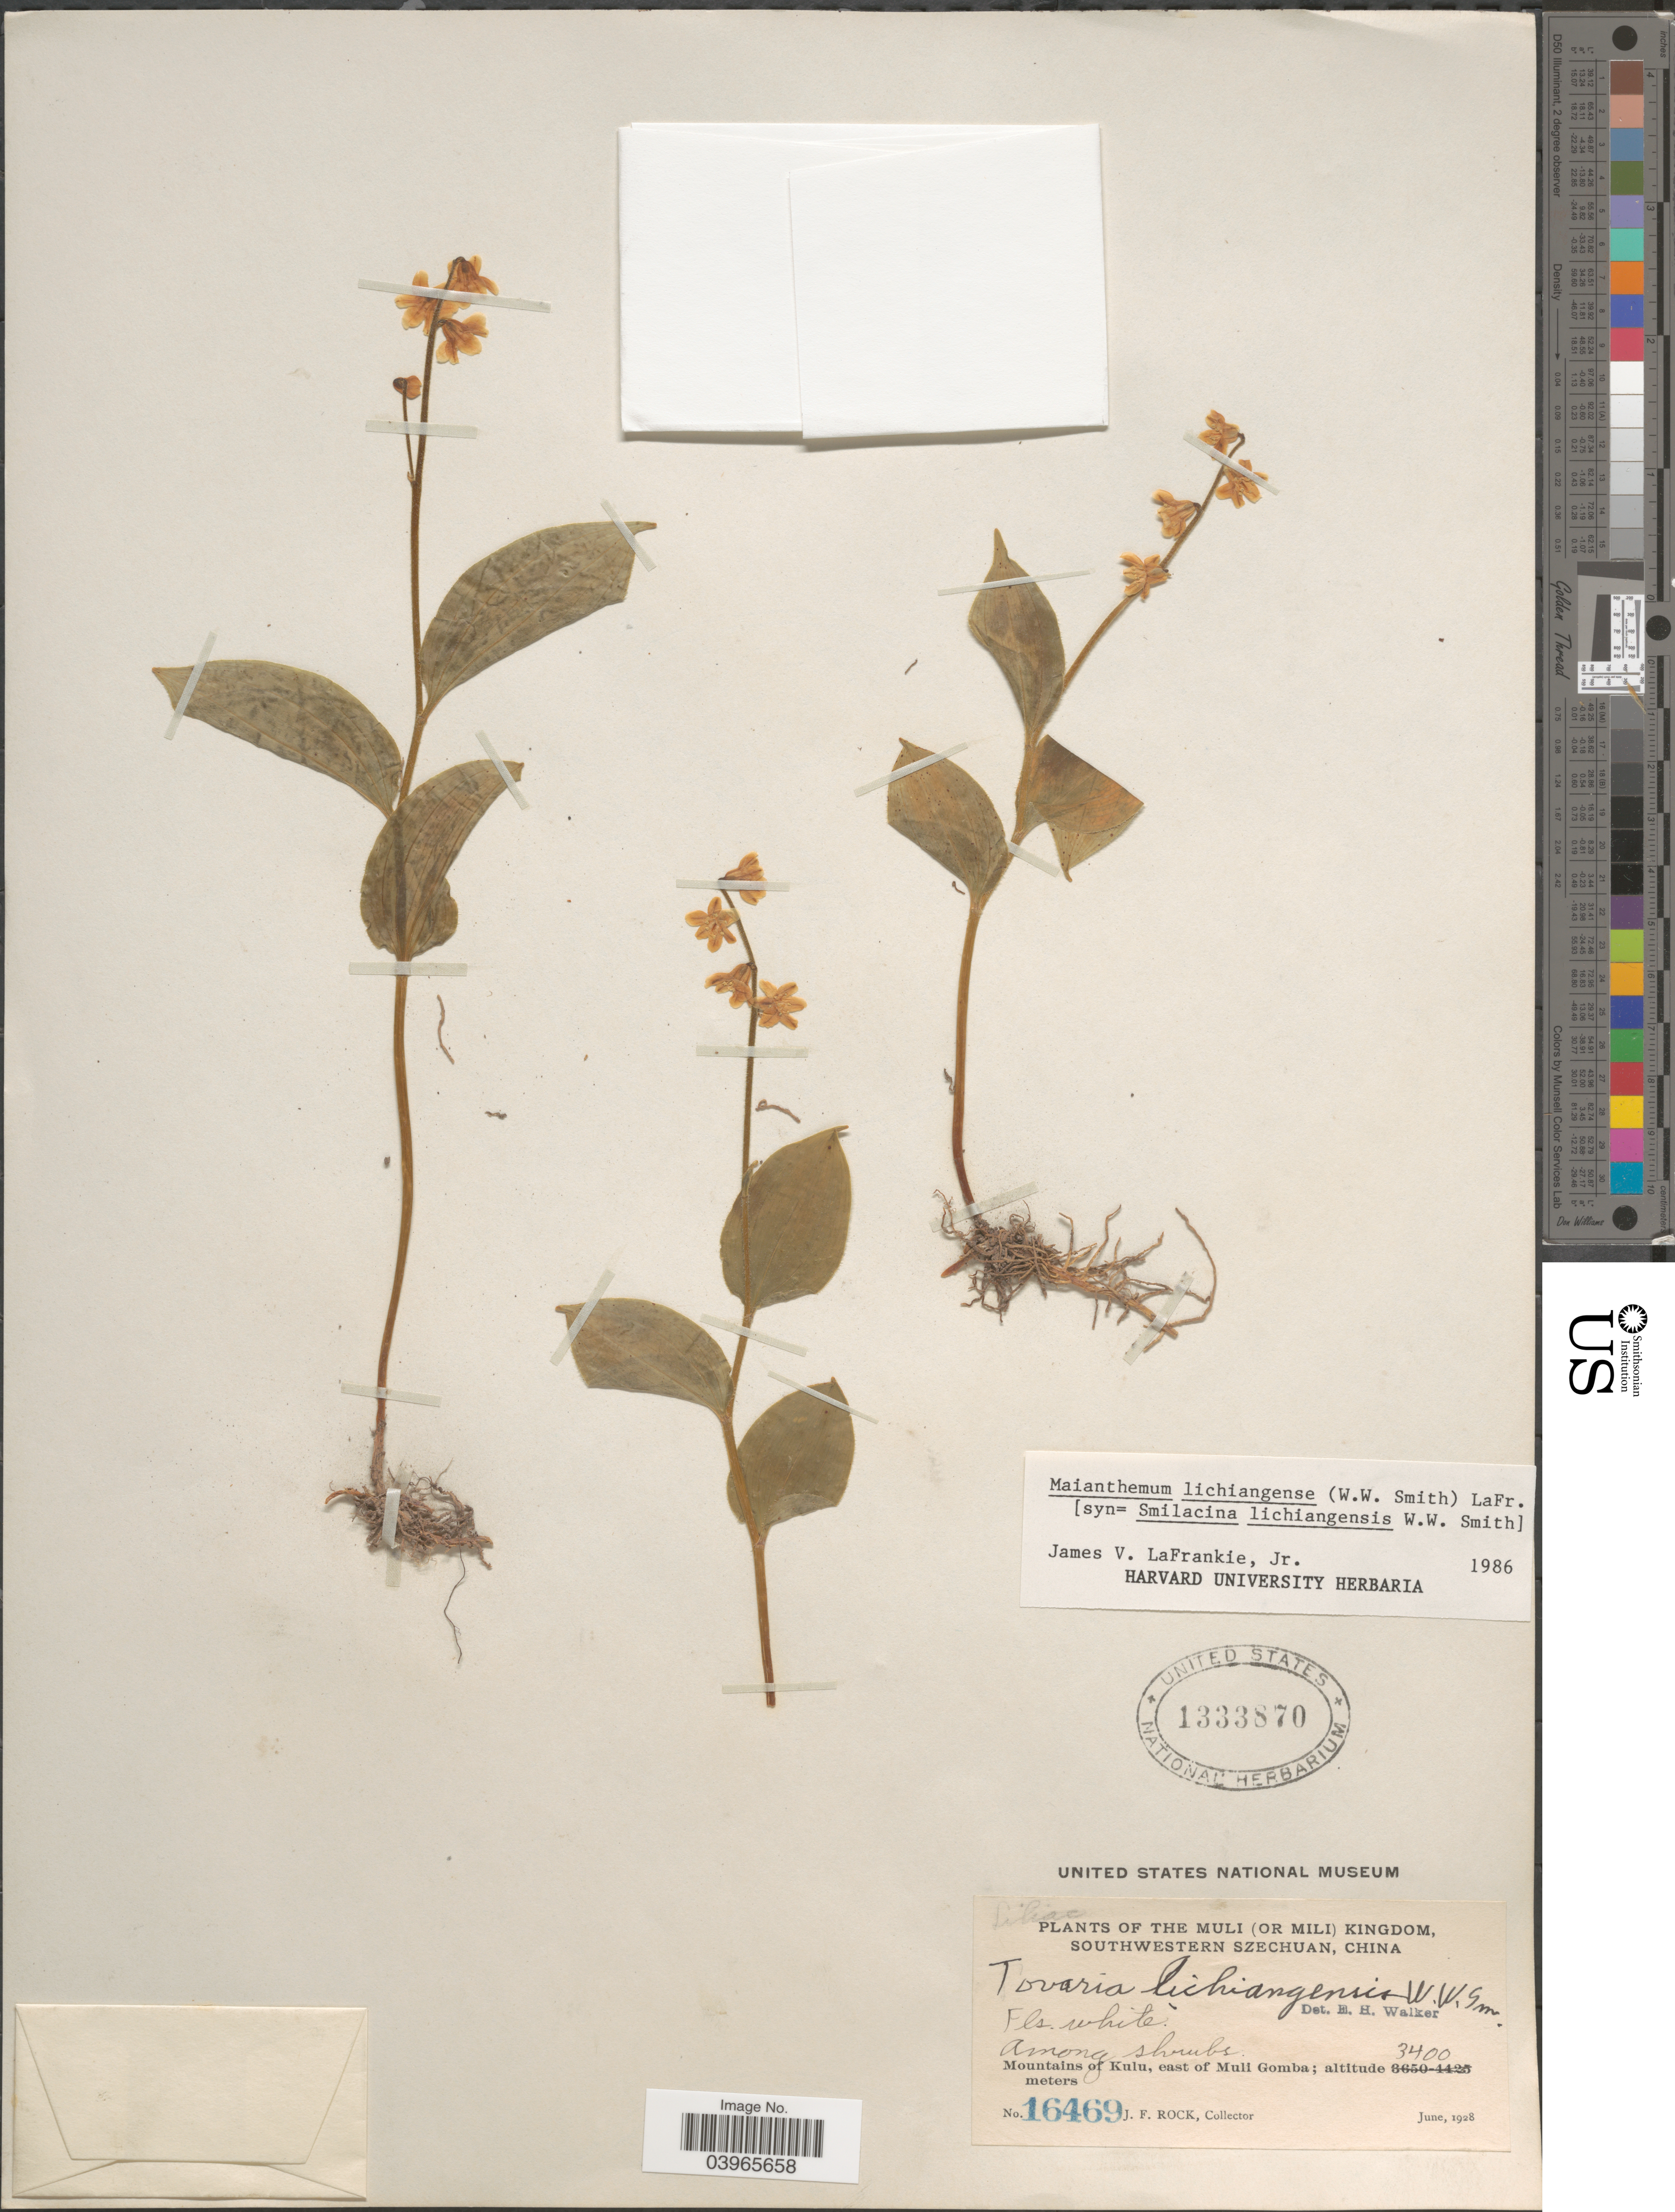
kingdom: Plantae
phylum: Tracheophyta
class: Liliopsida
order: Asparagales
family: Asparagaceae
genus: Maianthemum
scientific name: Maianthemum lichiangense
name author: (W.W. Sm.) LaFrankie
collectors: J. Rock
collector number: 16469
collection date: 1928-06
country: China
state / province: Sichuan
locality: The Muli (or Mili) Kingdom, southwestern Szechuan. Mountains of Kulu, east of Muli Gomba.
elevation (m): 3400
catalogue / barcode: US 1333870